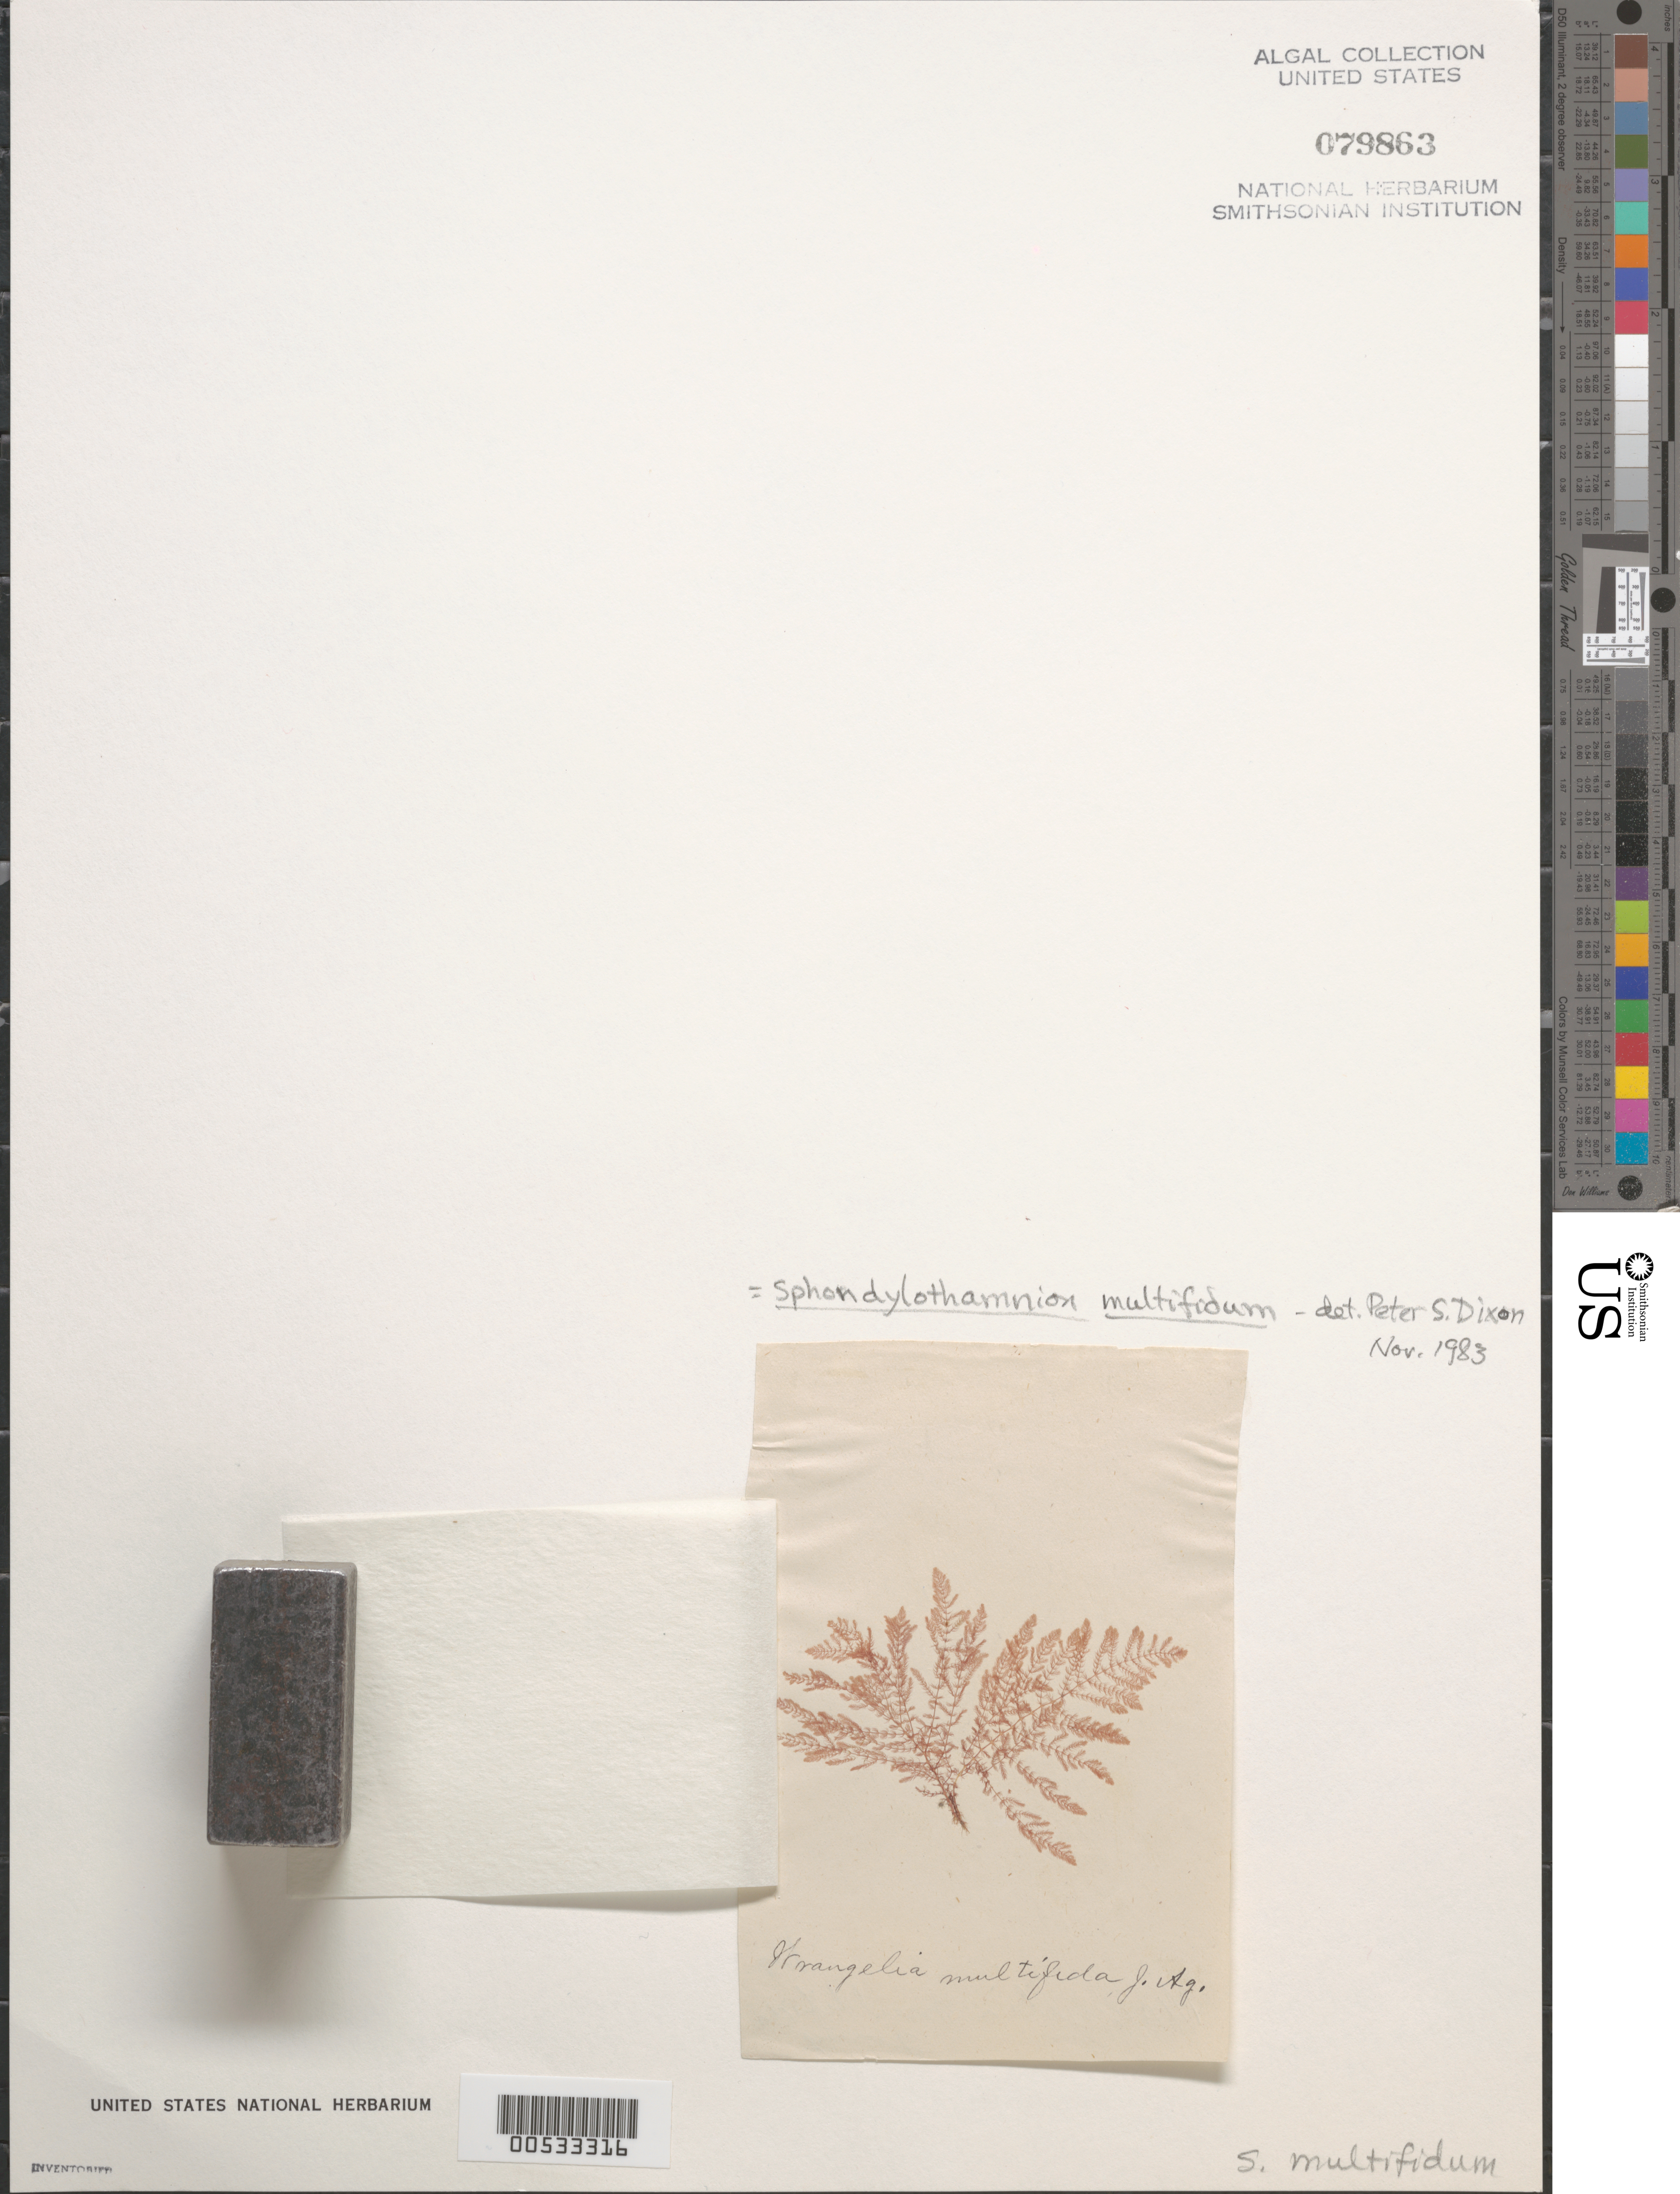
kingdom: Plantae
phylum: Rhodophyta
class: Florideophyceae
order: Ceramiales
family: Wrangeliaceae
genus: Sphondylothamnion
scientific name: Sphondylothamnion multifidum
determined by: Dixon, P. S.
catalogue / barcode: US 79863